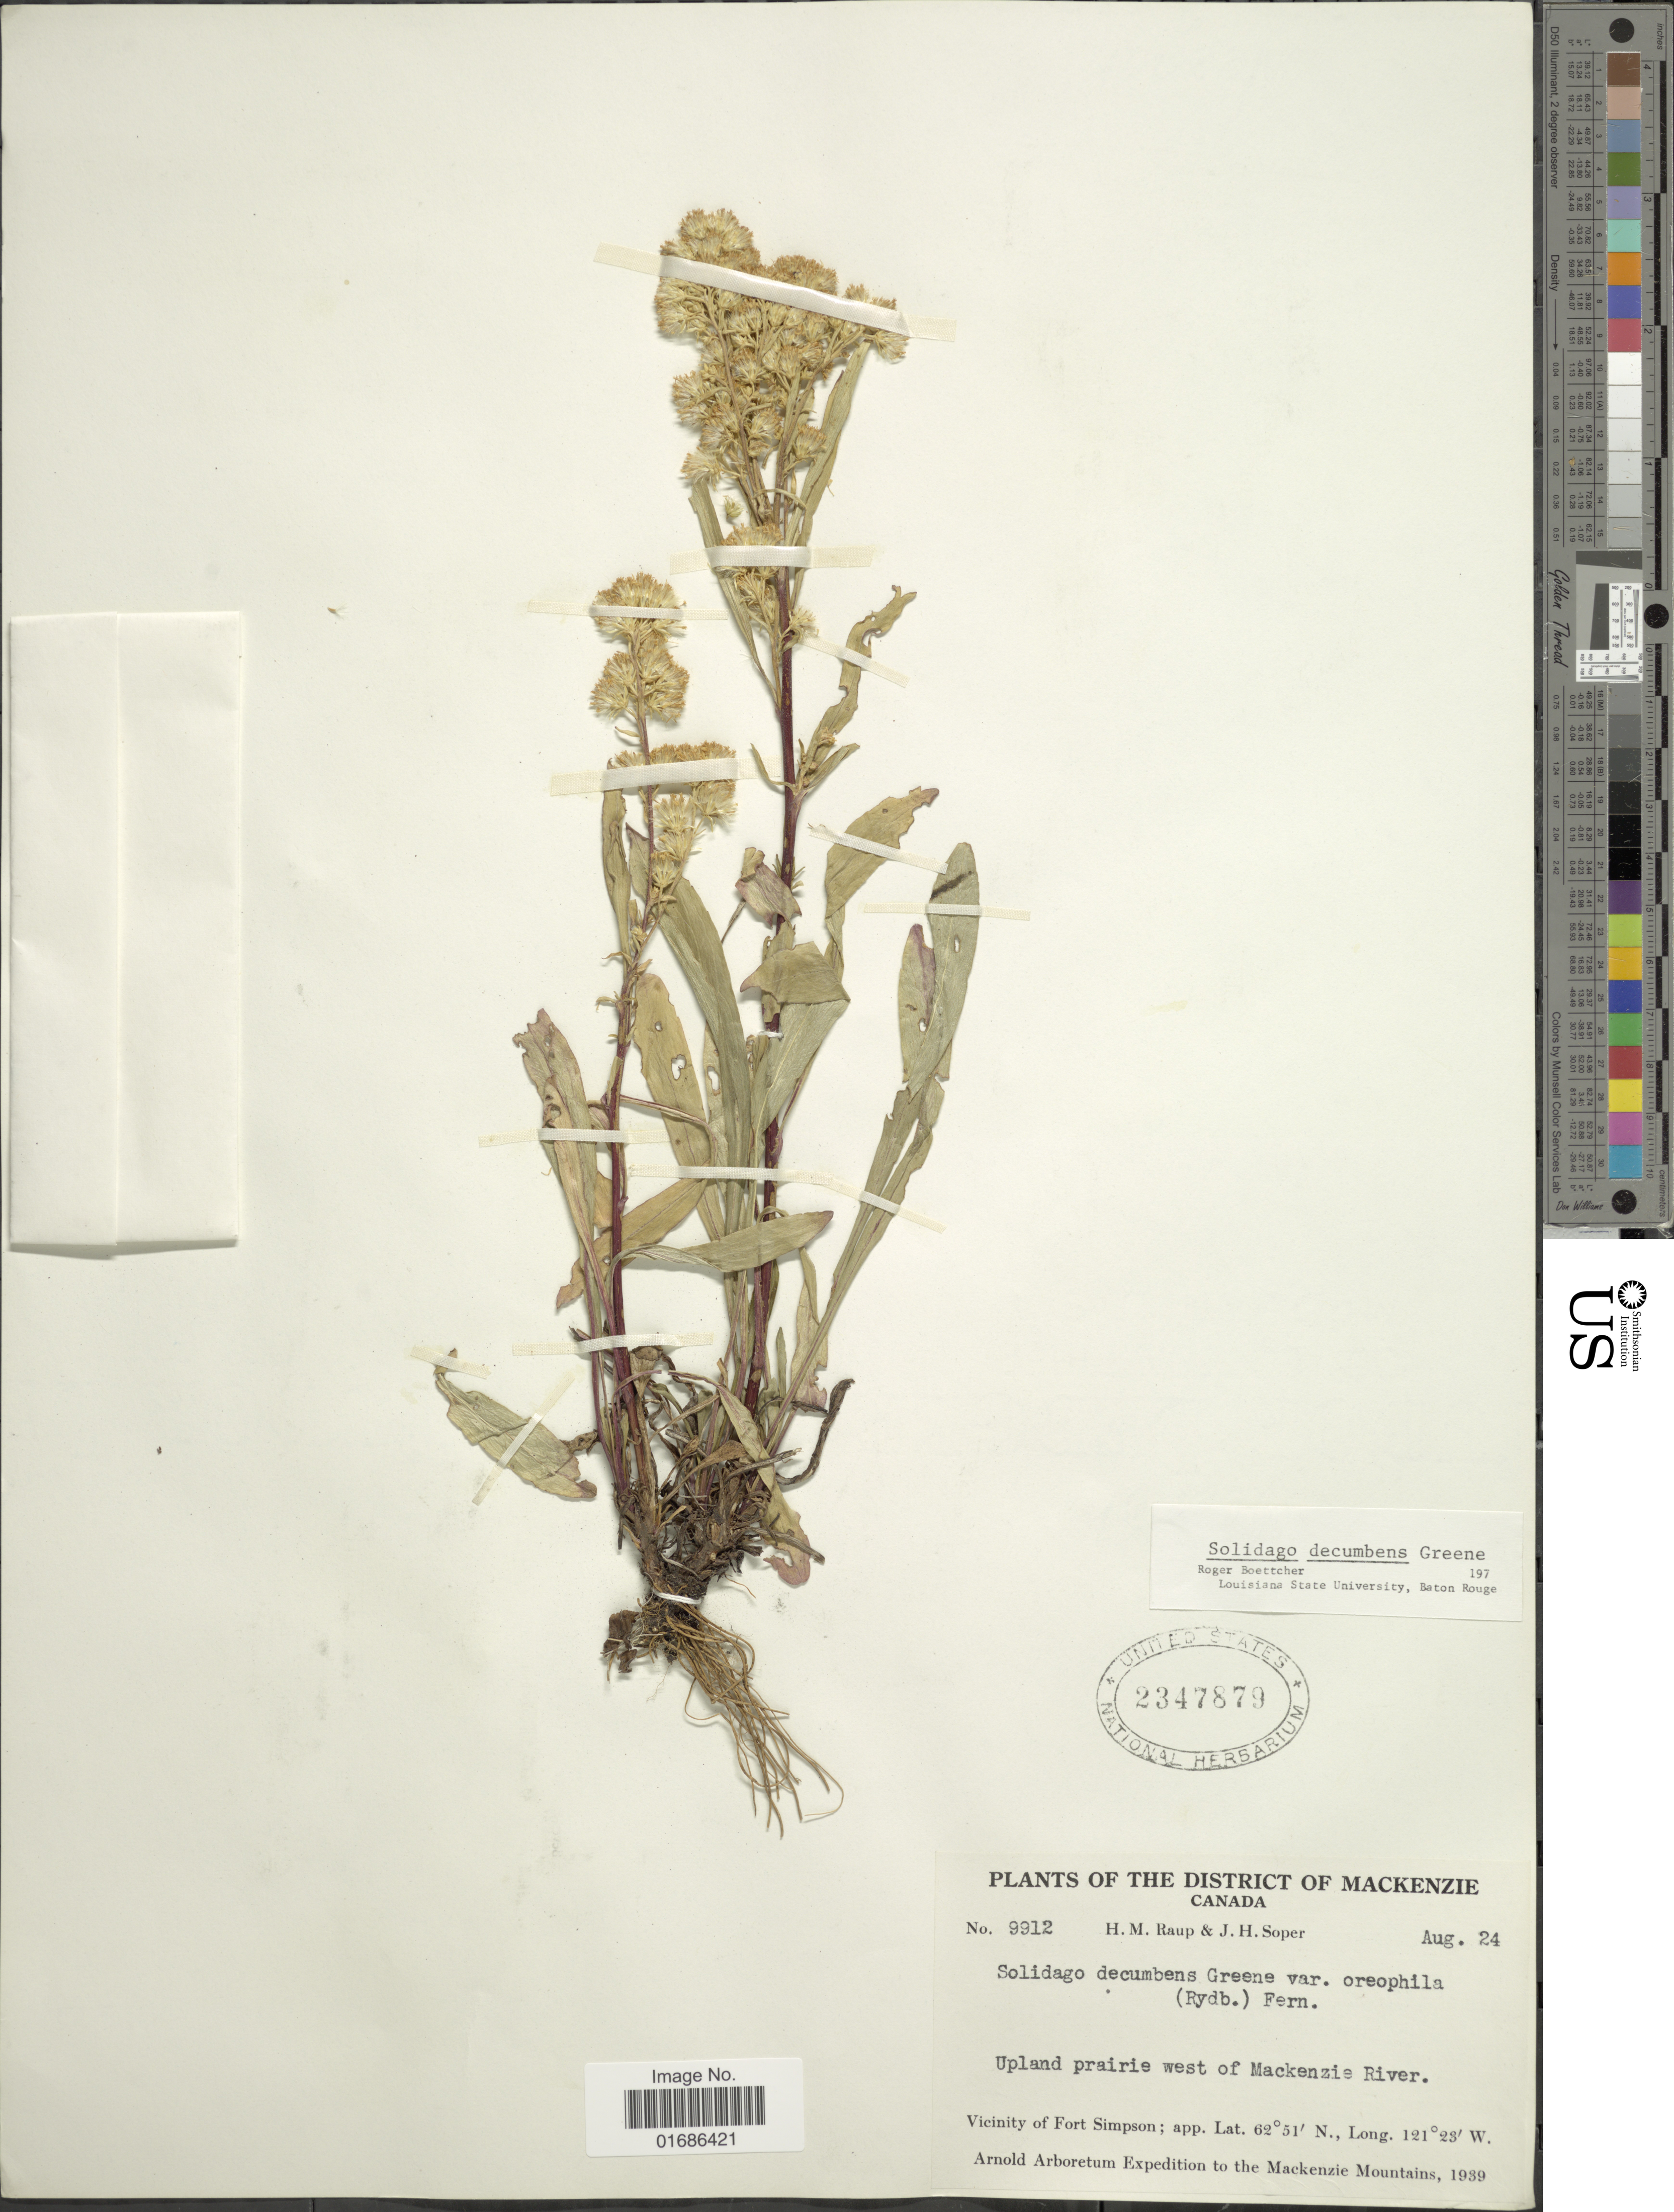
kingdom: Plantae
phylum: Tracheophyta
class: Magnoliopsida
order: Asterales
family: Asteraceae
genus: Solidago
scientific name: Solidago decumbens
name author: Greene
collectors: H. Raup & J. H. Soper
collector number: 9912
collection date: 1939-08-24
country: Canada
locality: The District of Mackenzie, Upland prairie west of Mackenzie River, Vicinity of Fort Simpson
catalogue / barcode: US 2347879